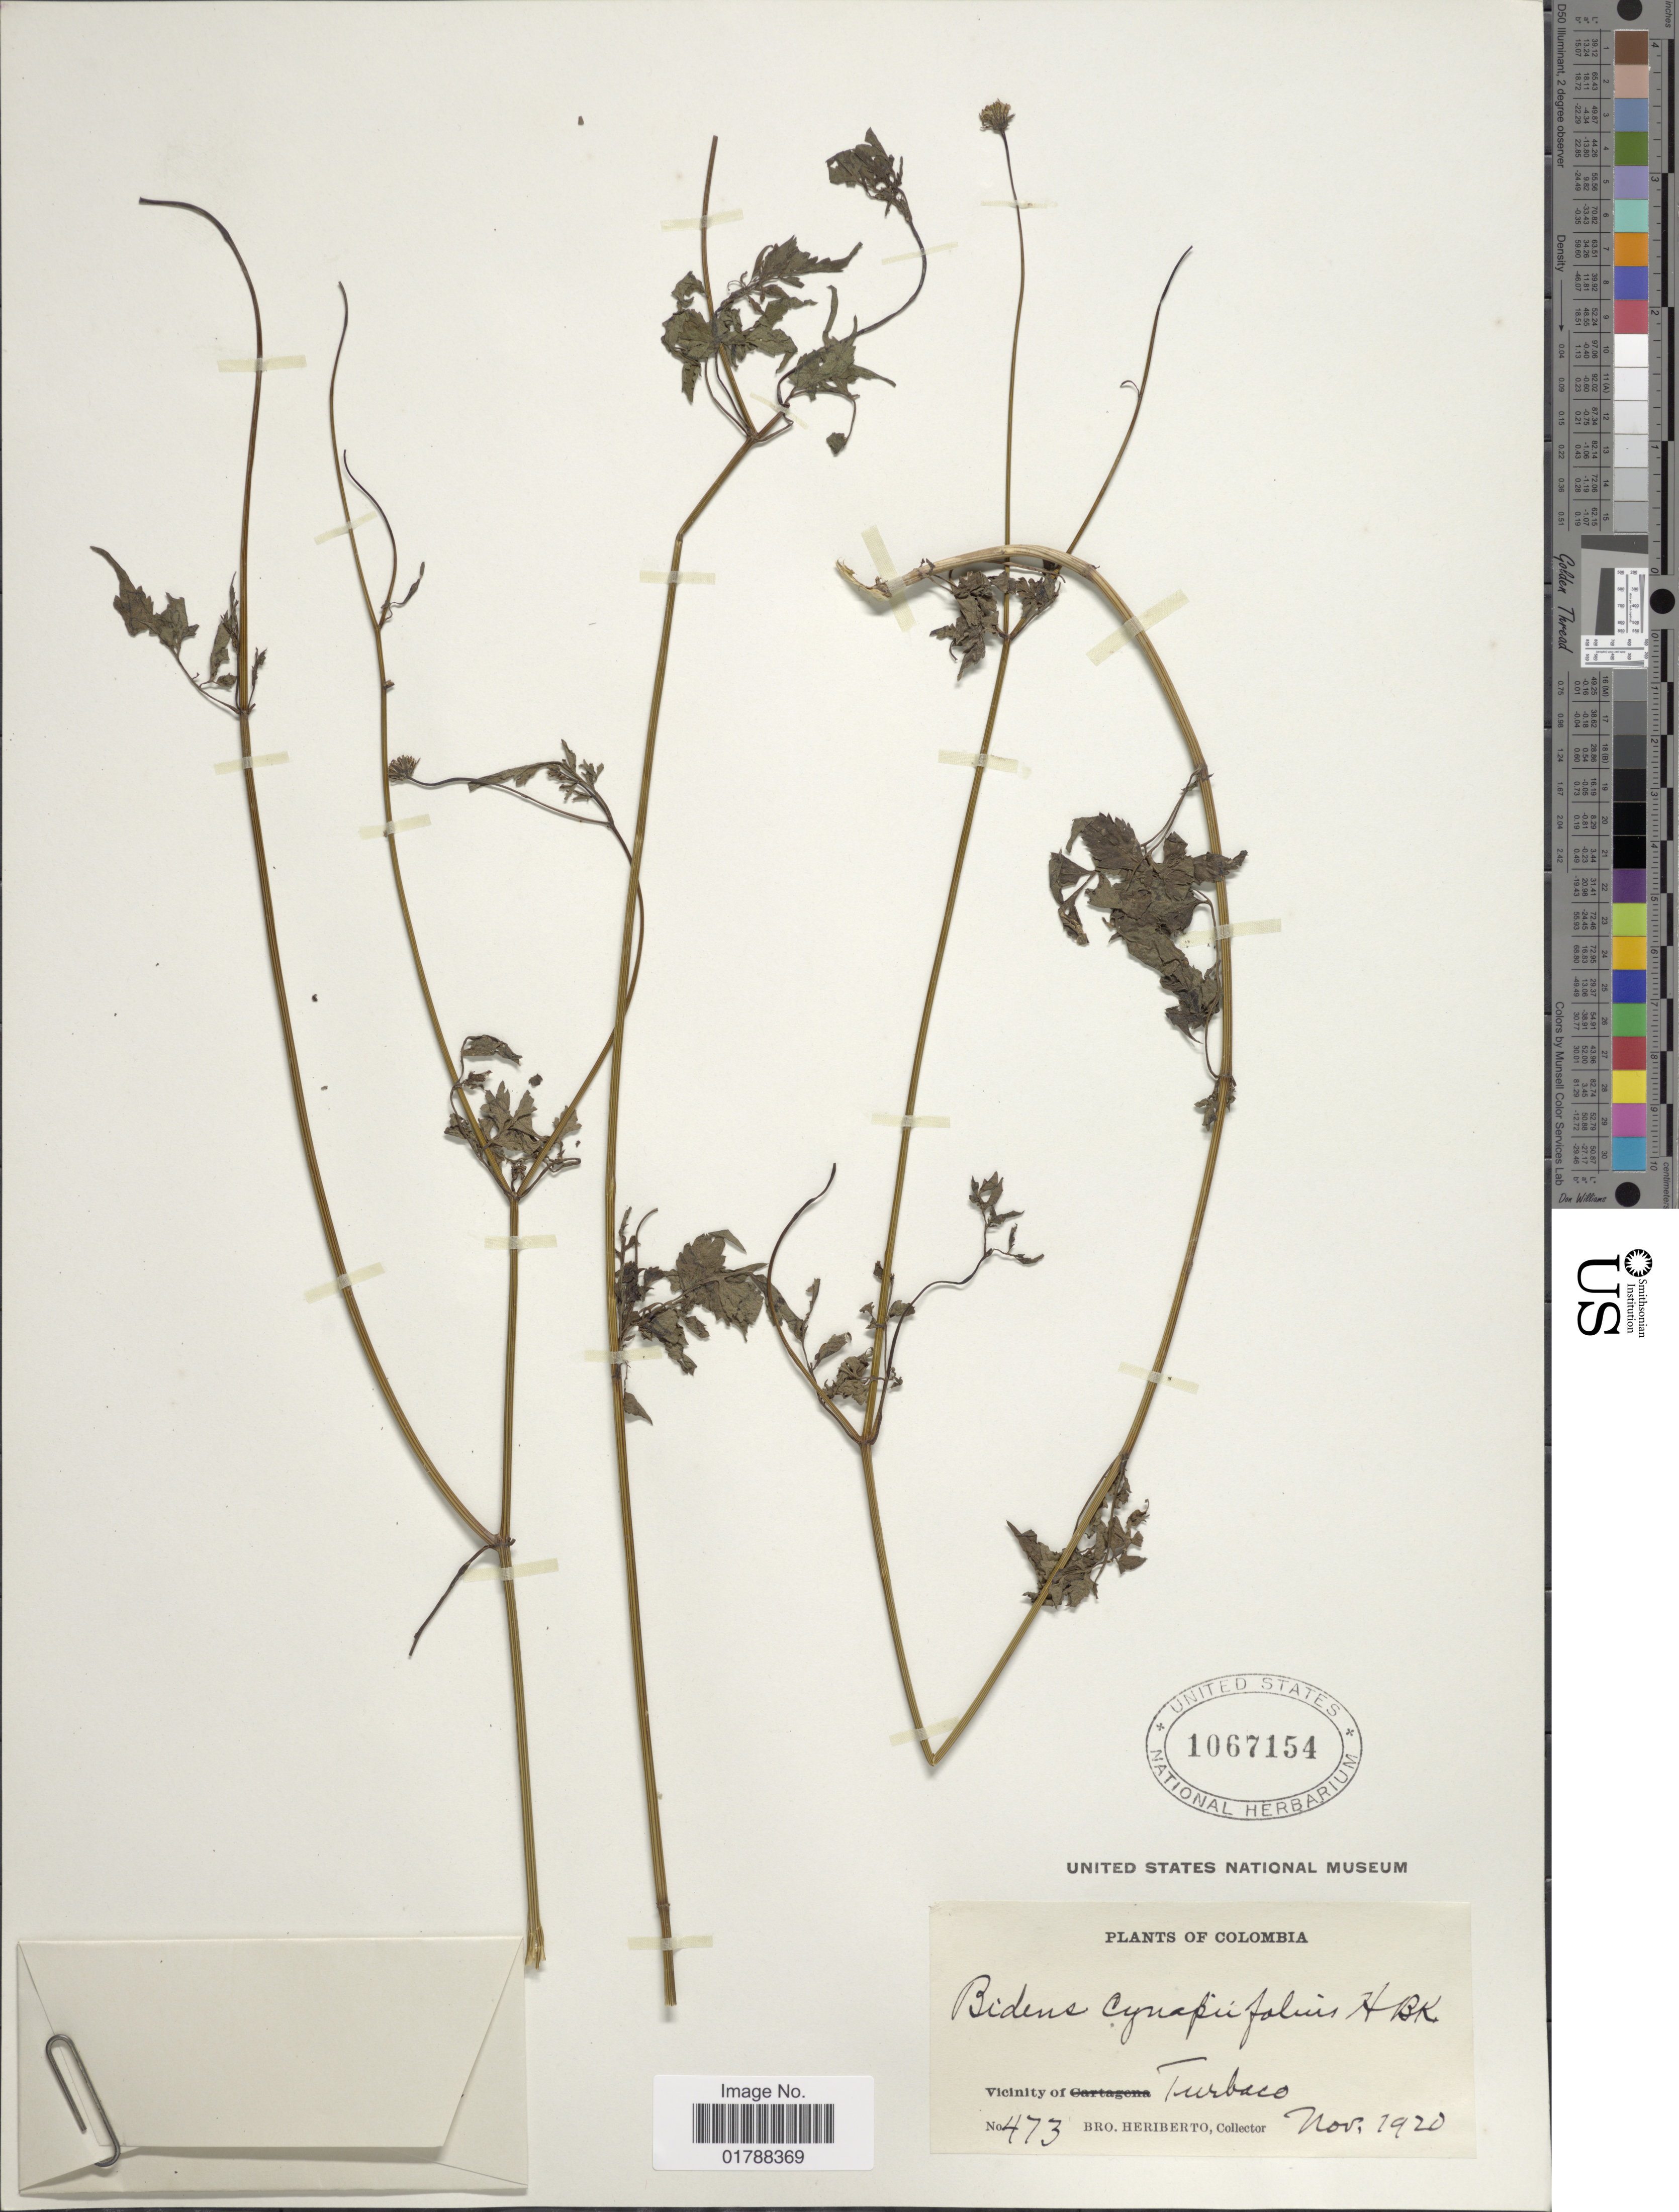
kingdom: Plantae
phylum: Tracheophyta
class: Magnoliopsida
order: Asterales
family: Asteraceae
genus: Bidens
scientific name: Bidens cynapiifolia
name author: Kunth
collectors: B. Heriberto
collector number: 473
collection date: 1920-11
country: Colombia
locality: Vicinity of Turbaco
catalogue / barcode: US 1067154